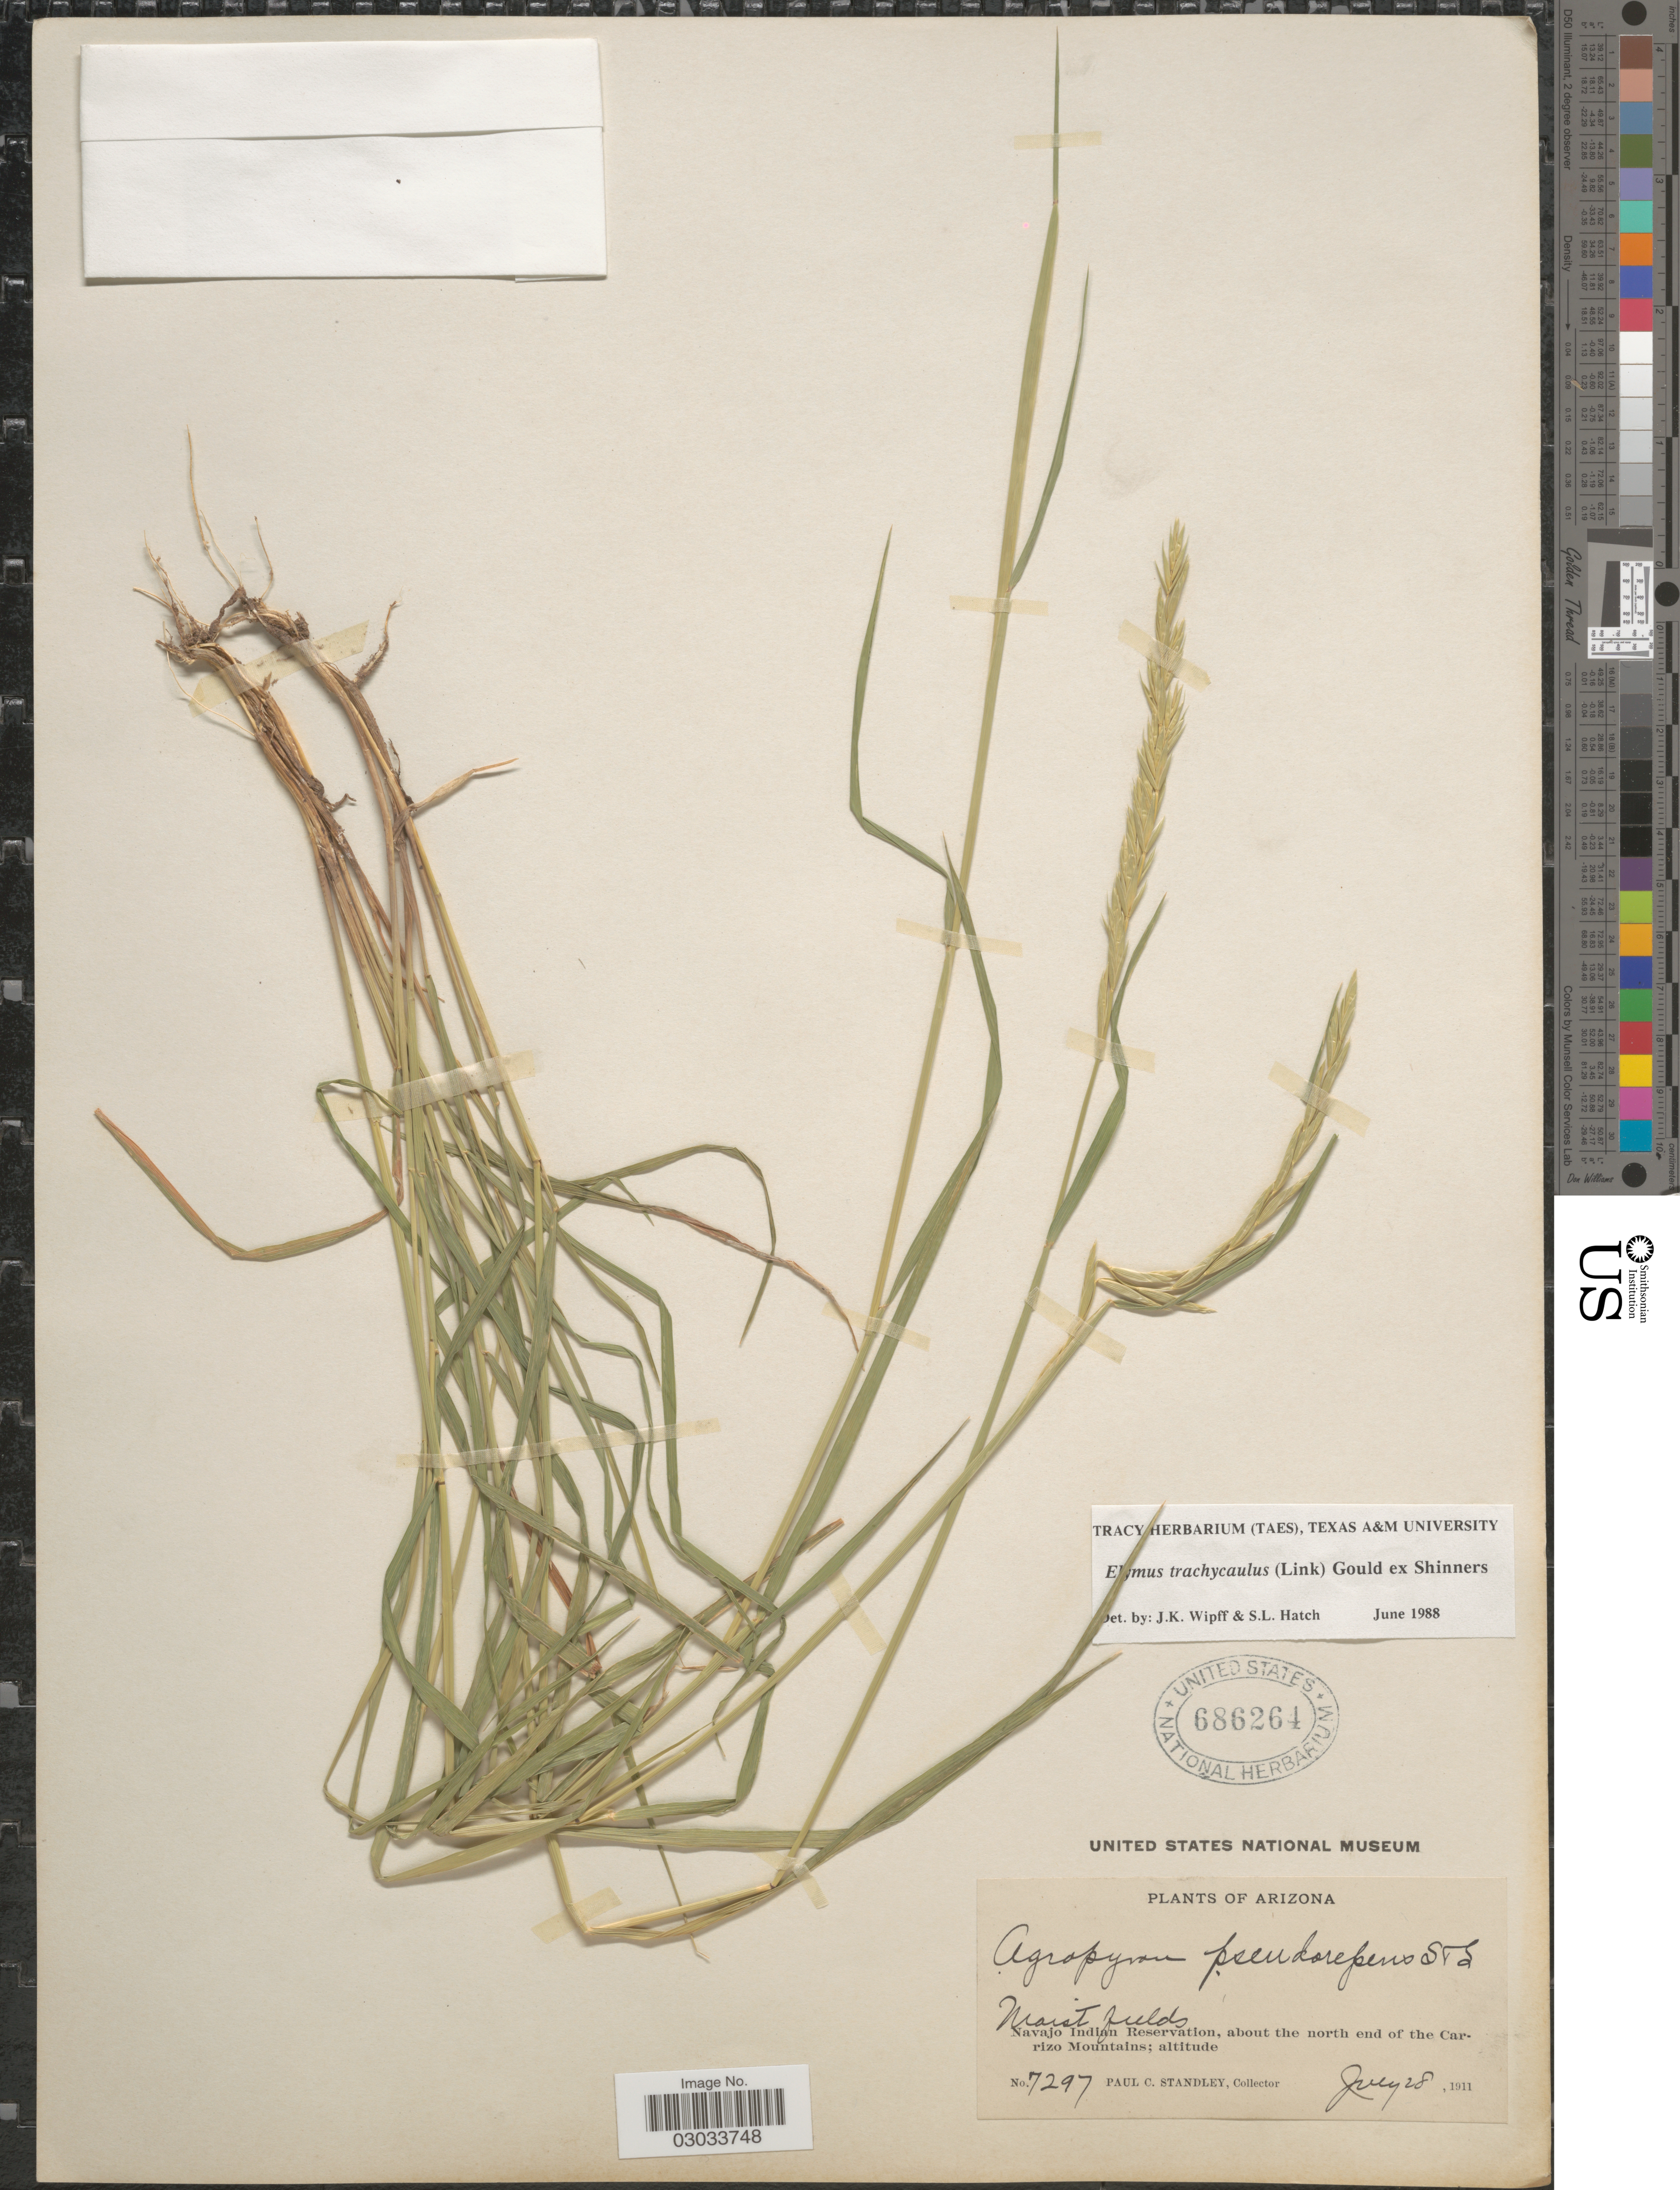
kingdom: Plantae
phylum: Tracheophyta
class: Liliopsida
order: Poales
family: Poaceae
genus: Elymus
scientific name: Elymus trachycaulus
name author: (Link) Gould ex Shinners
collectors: P. C. Standley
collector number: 7297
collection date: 1911-07-28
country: United States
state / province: Arizona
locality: Navajo Indian Reservation, about the north end of the Carizo Mountains.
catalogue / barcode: US 686264